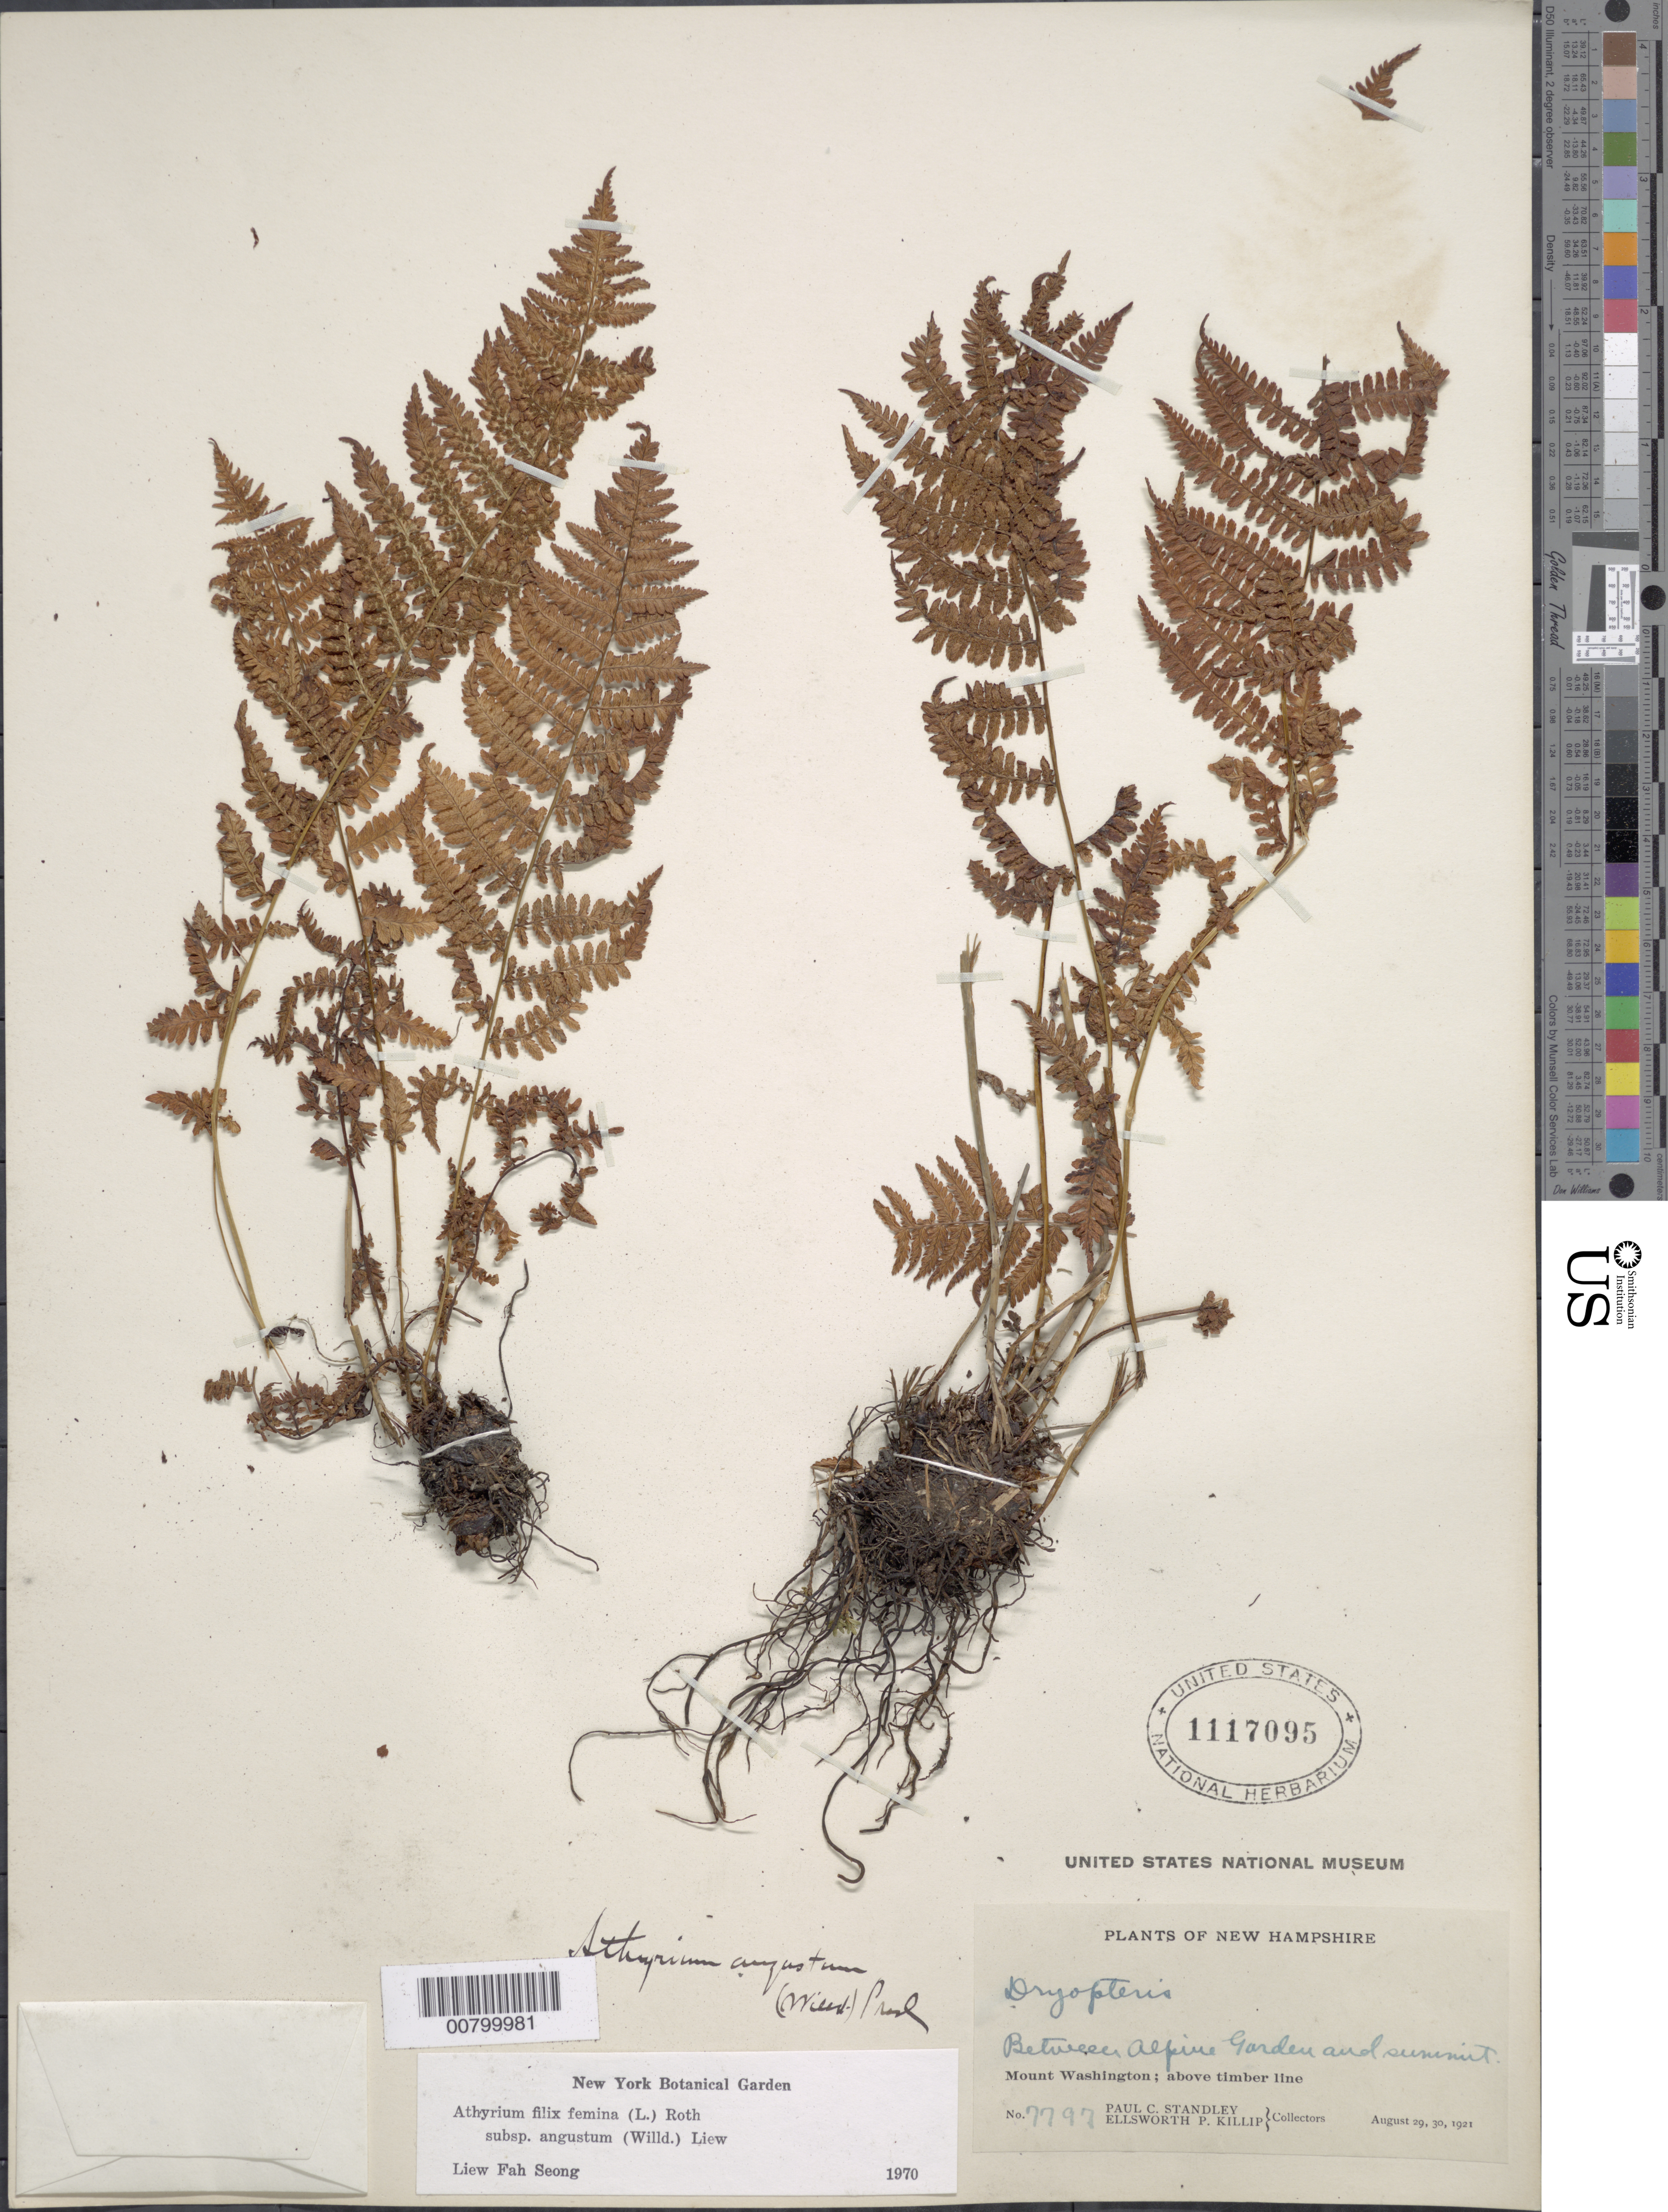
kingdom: Plantae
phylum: Tracheophyta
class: Polypodiopsida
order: Polypodiales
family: Athyriaceae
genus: Athyrium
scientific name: Athyrium filix-femina subsp. angustatum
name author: (Willd.) R.T. Clausen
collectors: P. C. Standley & E. P. Killip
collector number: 7797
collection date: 1921-08-29/1921-08-30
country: United States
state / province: New Hampshire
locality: Between Alpine Garden and summit, Mount Washington; above timber line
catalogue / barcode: US 1117095